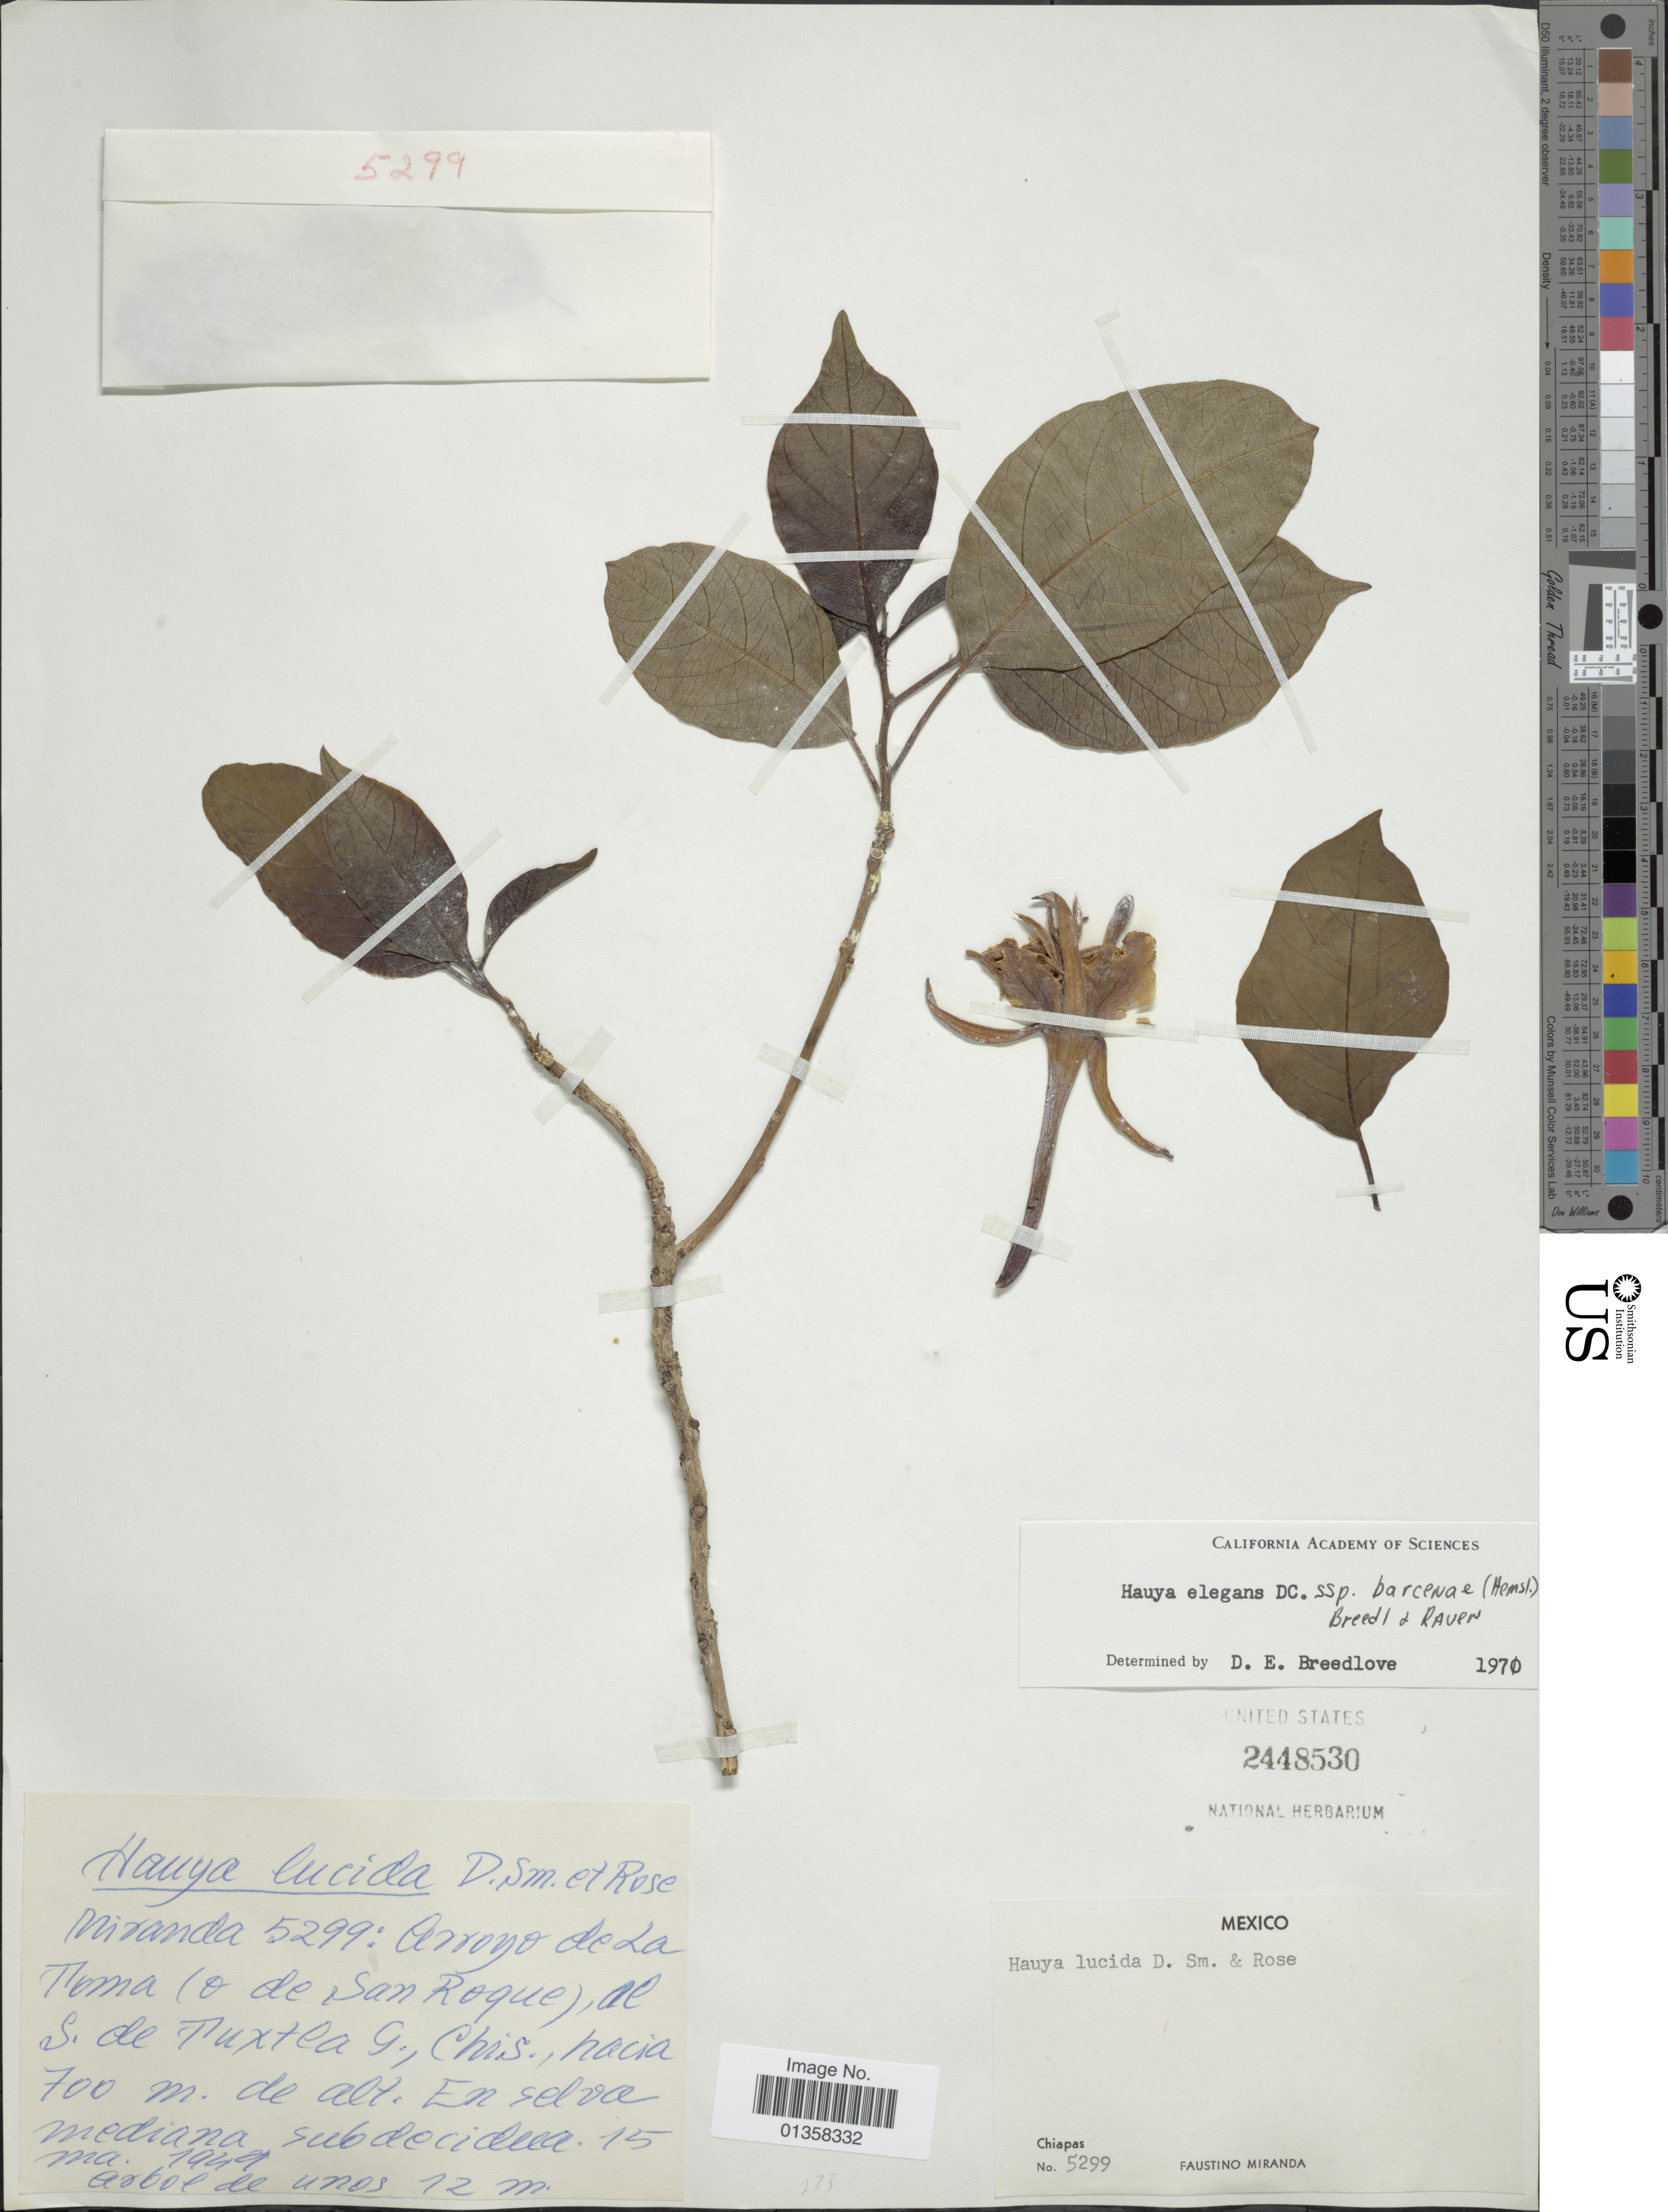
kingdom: Plantae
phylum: Tracheophyta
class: Magnoliopsida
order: Myrtales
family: Onagraceae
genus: Hauya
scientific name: Hauya elegans subsp. barcenae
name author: (Hemsl.) P.H. Raven & Breedlove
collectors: F. Miranda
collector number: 5299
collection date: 1949-05-15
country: Mexico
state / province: Chiapas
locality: Arroyo de la Toma (o de San Roque), al S. de Tuxtla G., Chis.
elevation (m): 700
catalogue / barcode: US 2448530